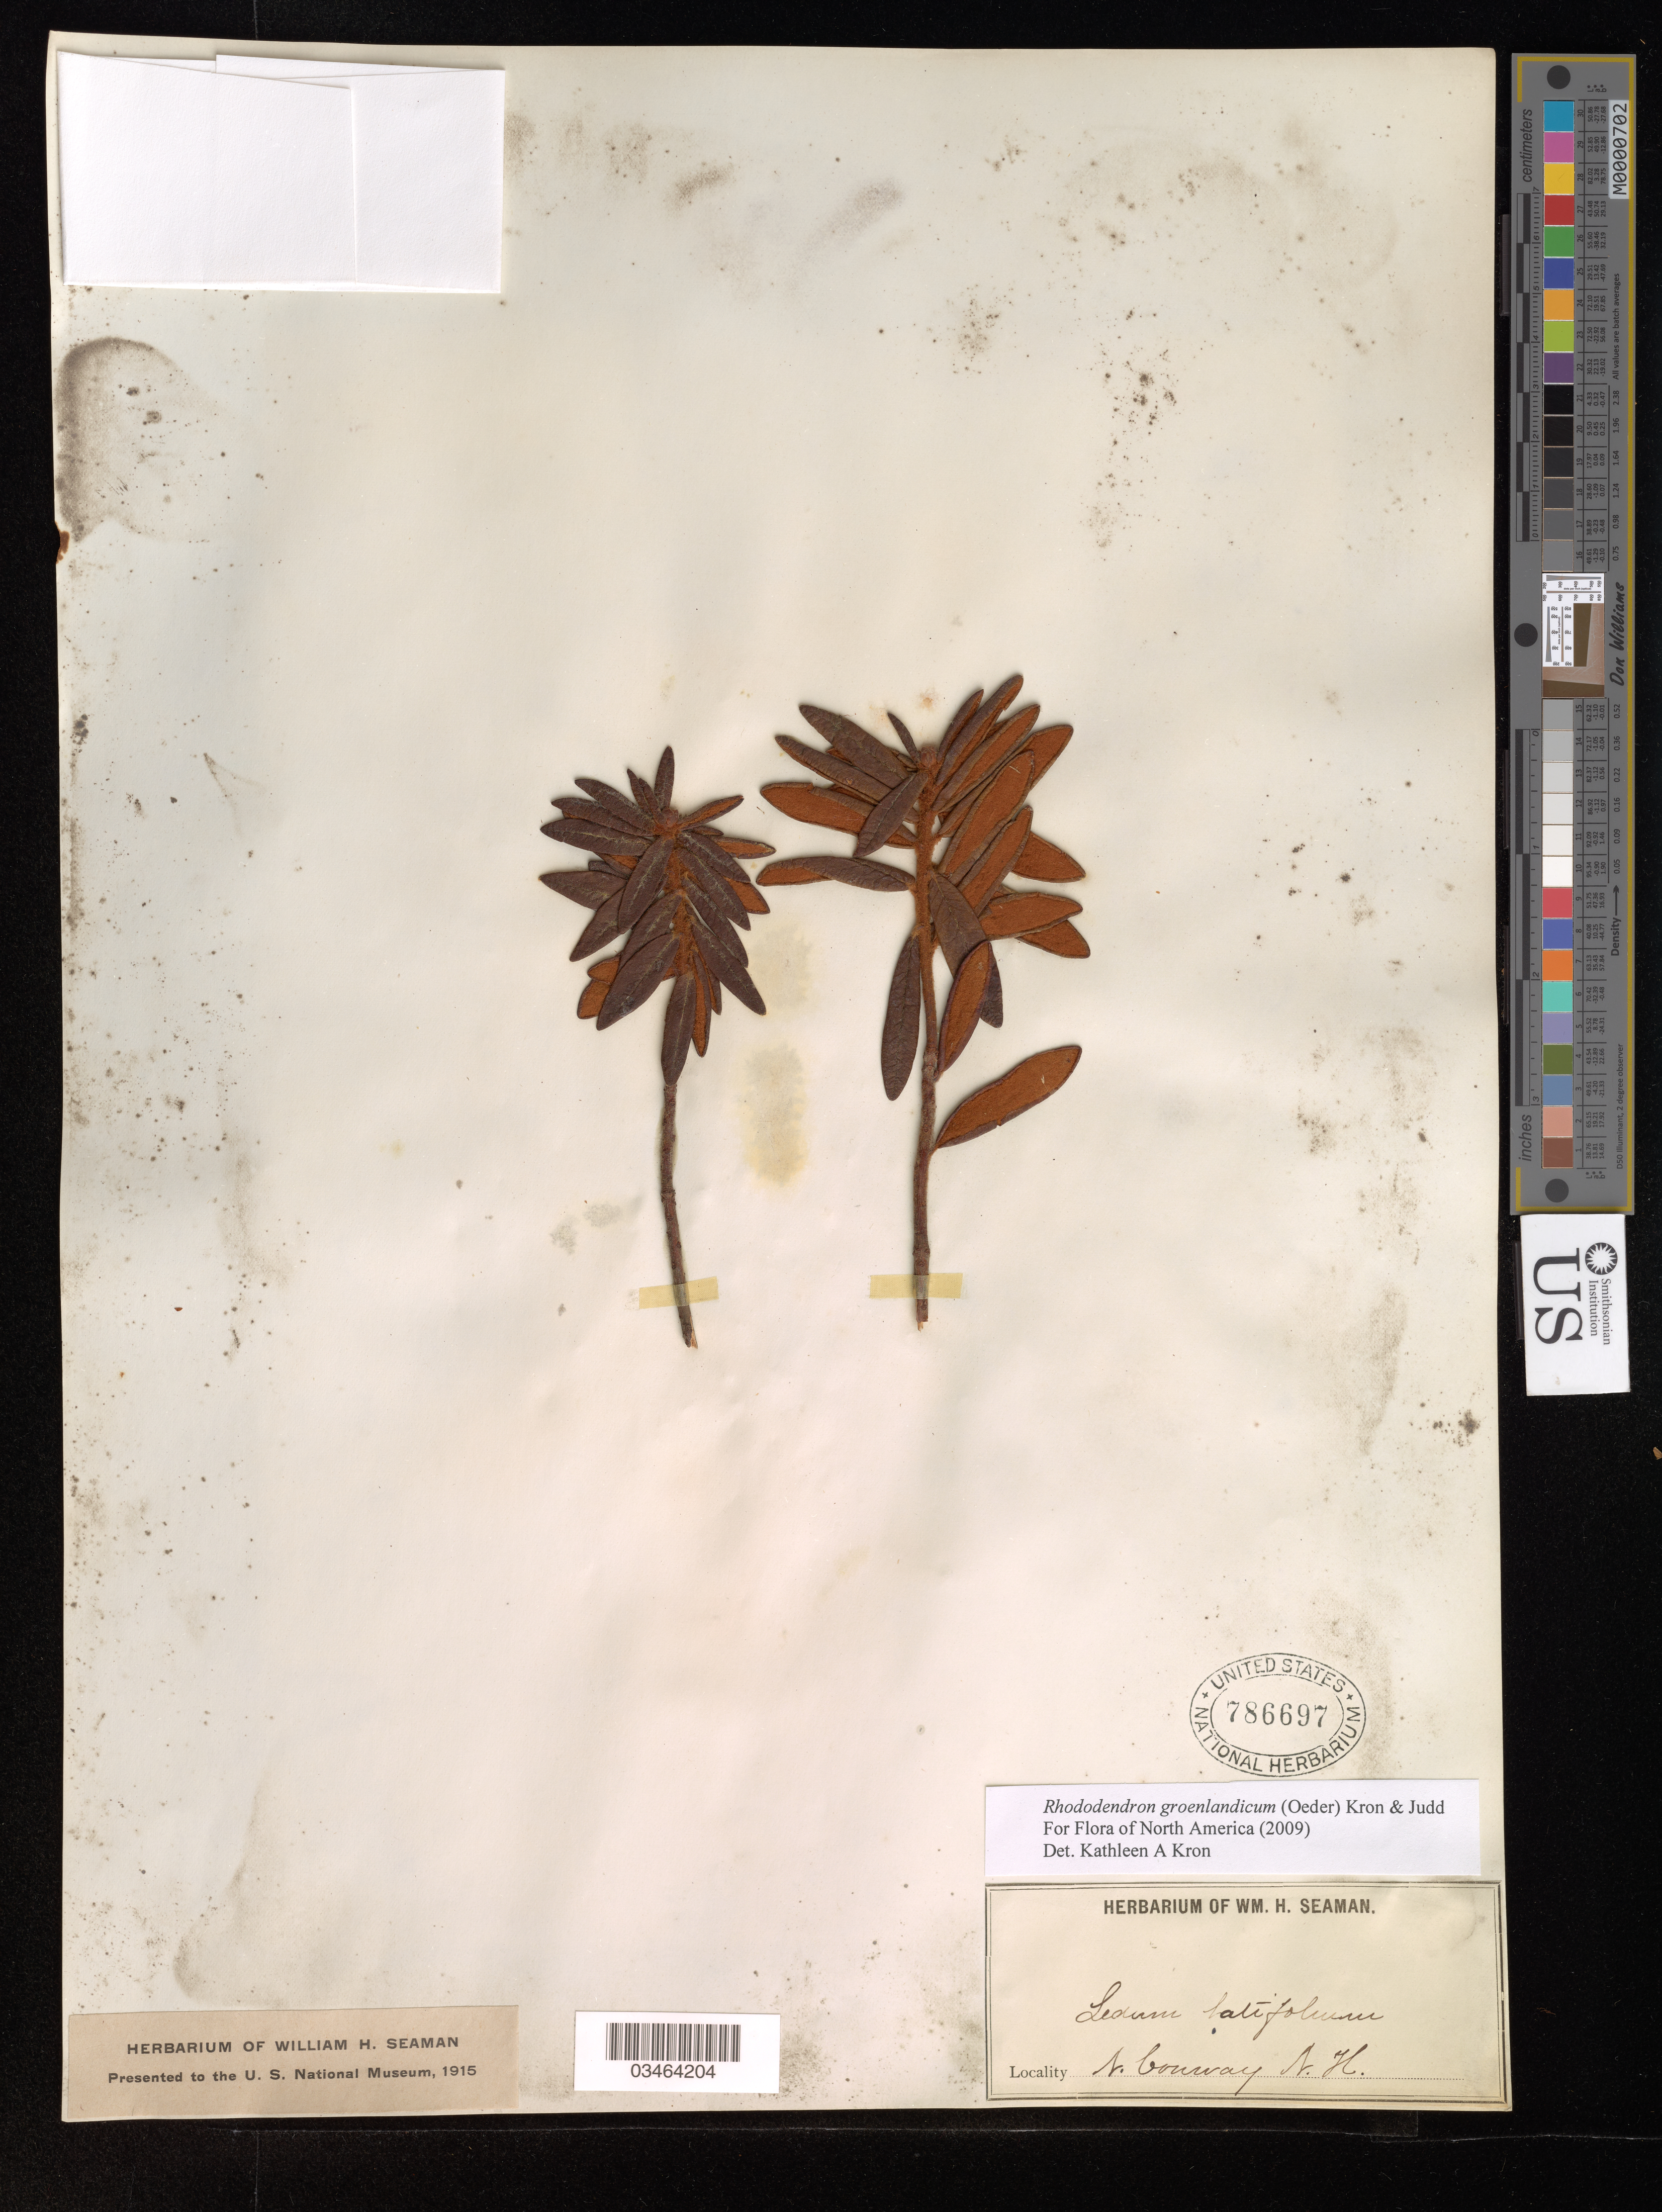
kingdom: Plantae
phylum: Tracheophyta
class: Magnoliopsida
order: Ericales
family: Ericaceae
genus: Rhododendron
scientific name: Rhododendron groenlandicum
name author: (Oeder) Kron & Judd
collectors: Ex herb. W. H. Seaman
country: United States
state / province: New Hampshire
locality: N. Conway.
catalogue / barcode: US 786697